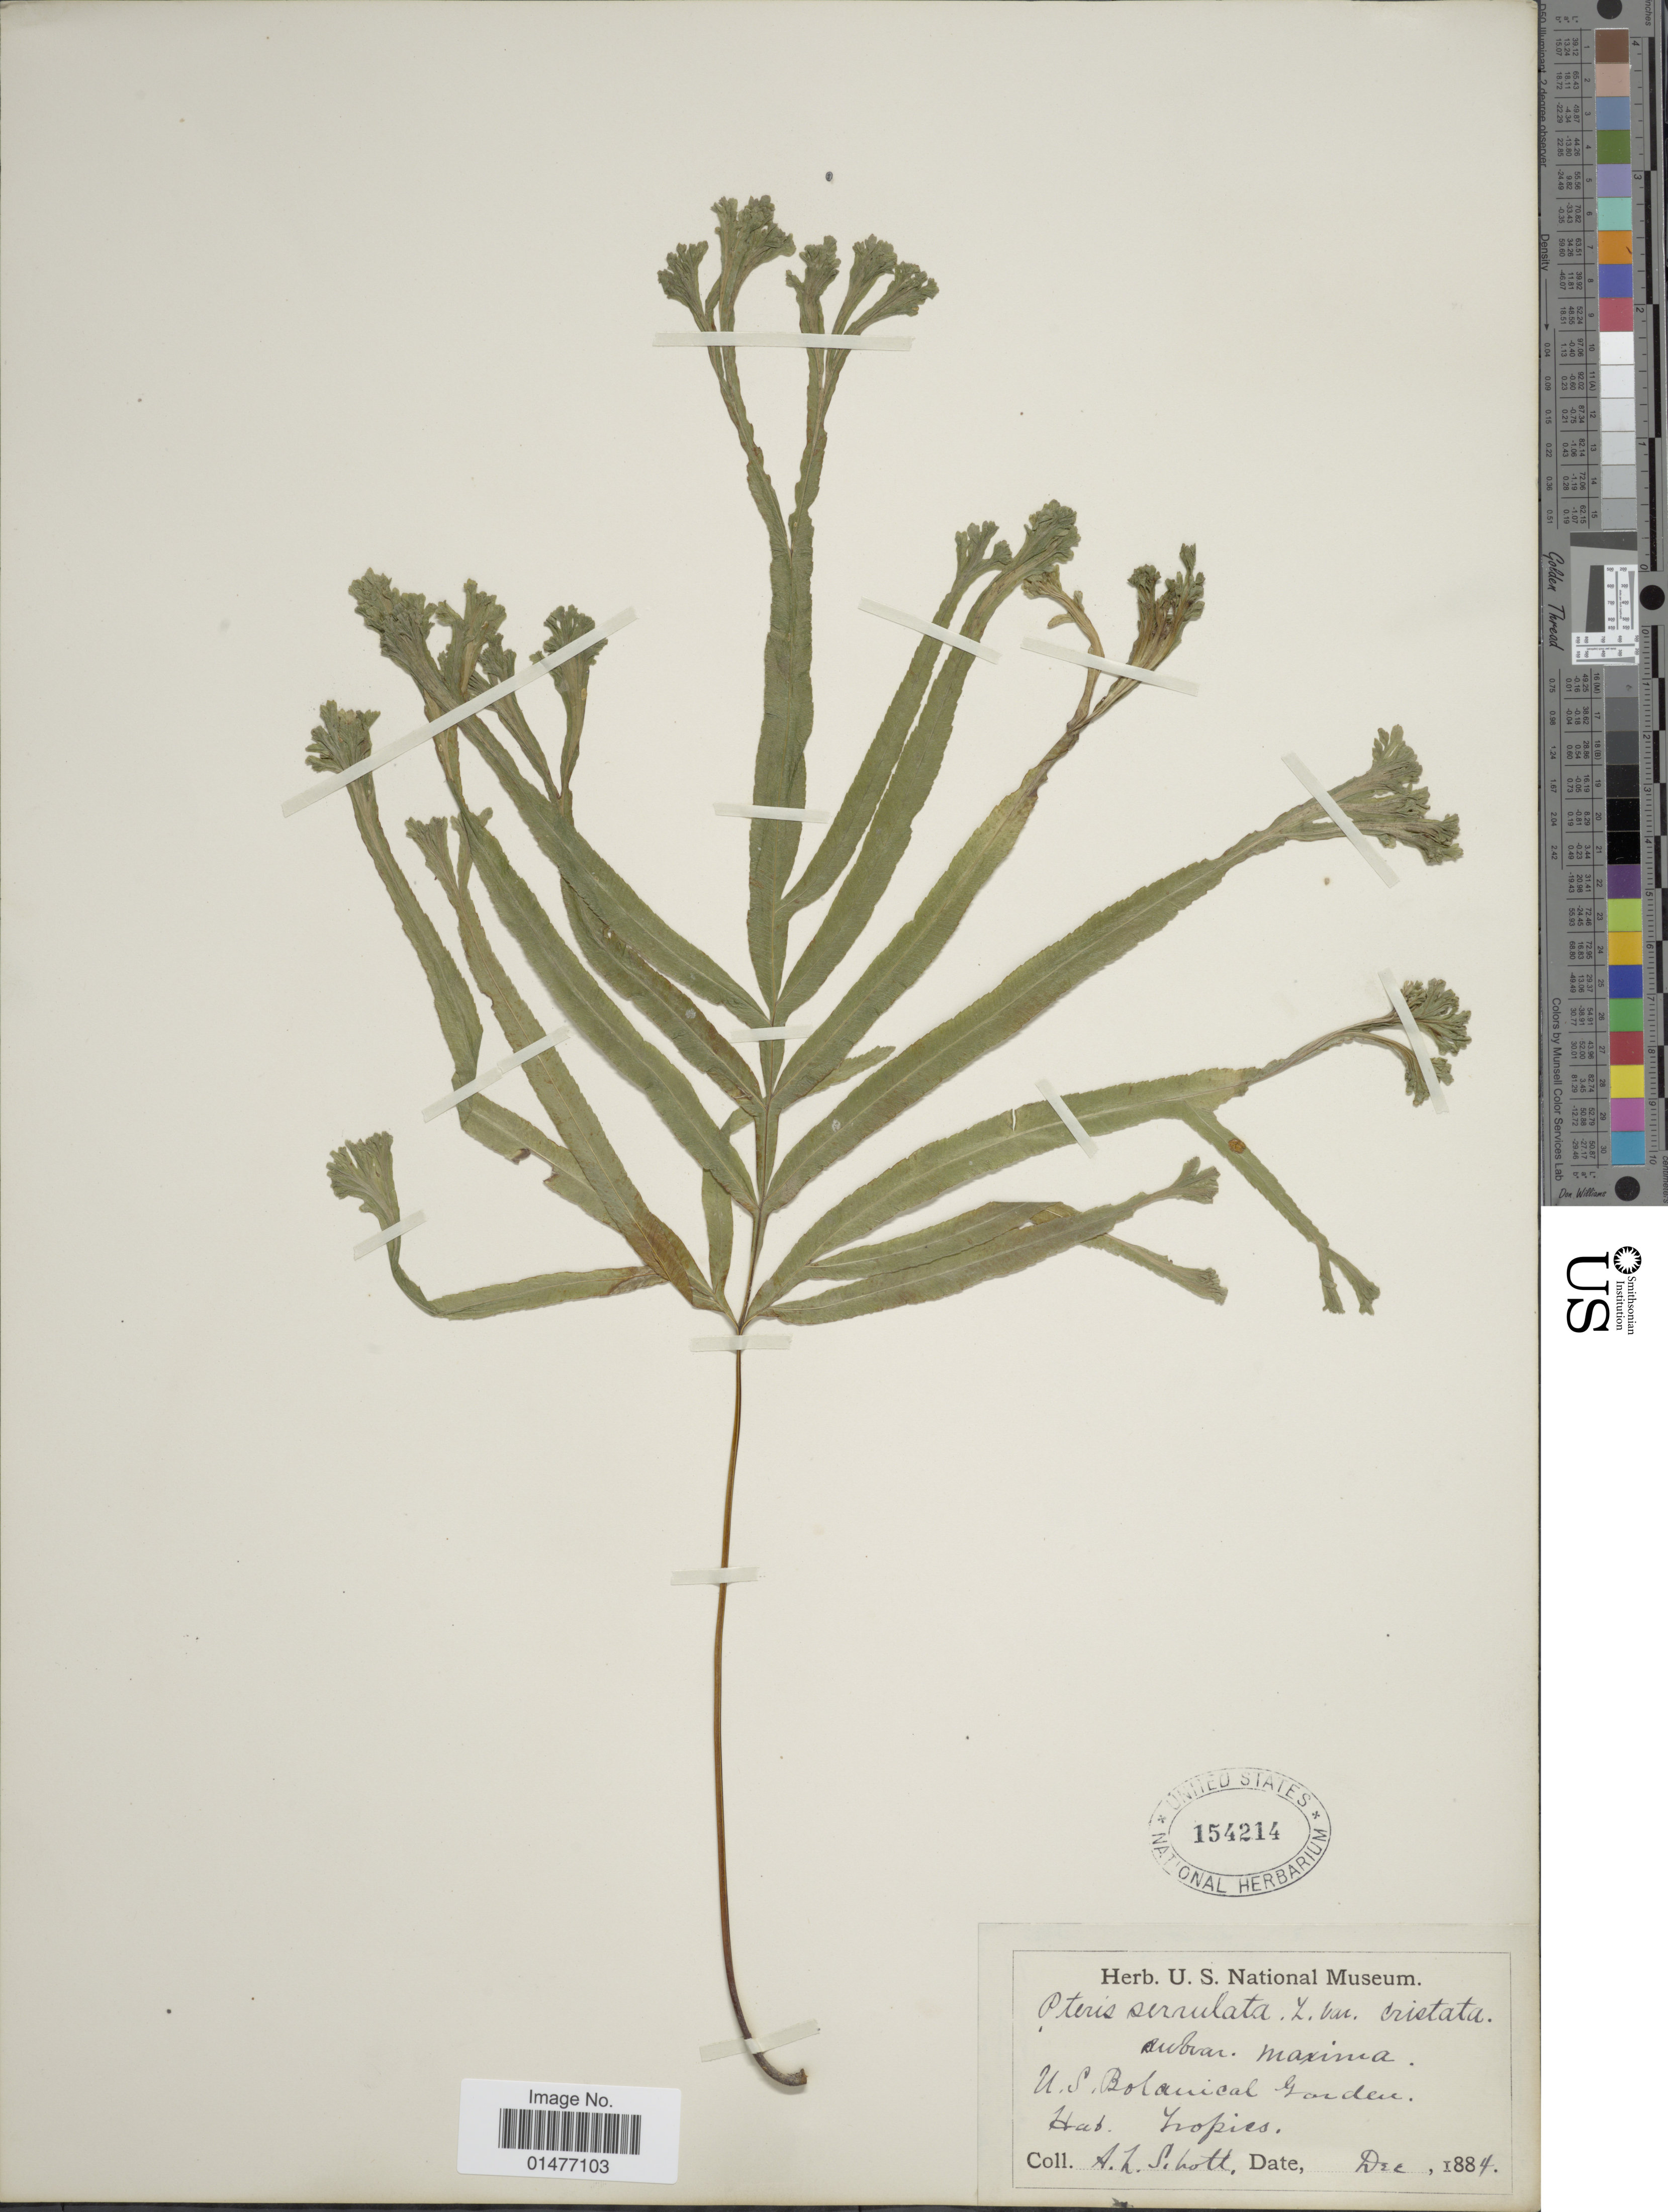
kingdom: Plantae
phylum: Tracheophyta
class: Polypodiopsida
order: Polypodiales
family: Pteridaceae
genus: Pteris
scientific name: Pteris multifida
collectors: A. L. Schott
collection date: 1884-12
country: United States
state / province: District of Columbia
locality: U.S. Botanical Garden, Hab. Tropics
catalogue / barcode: US 154214